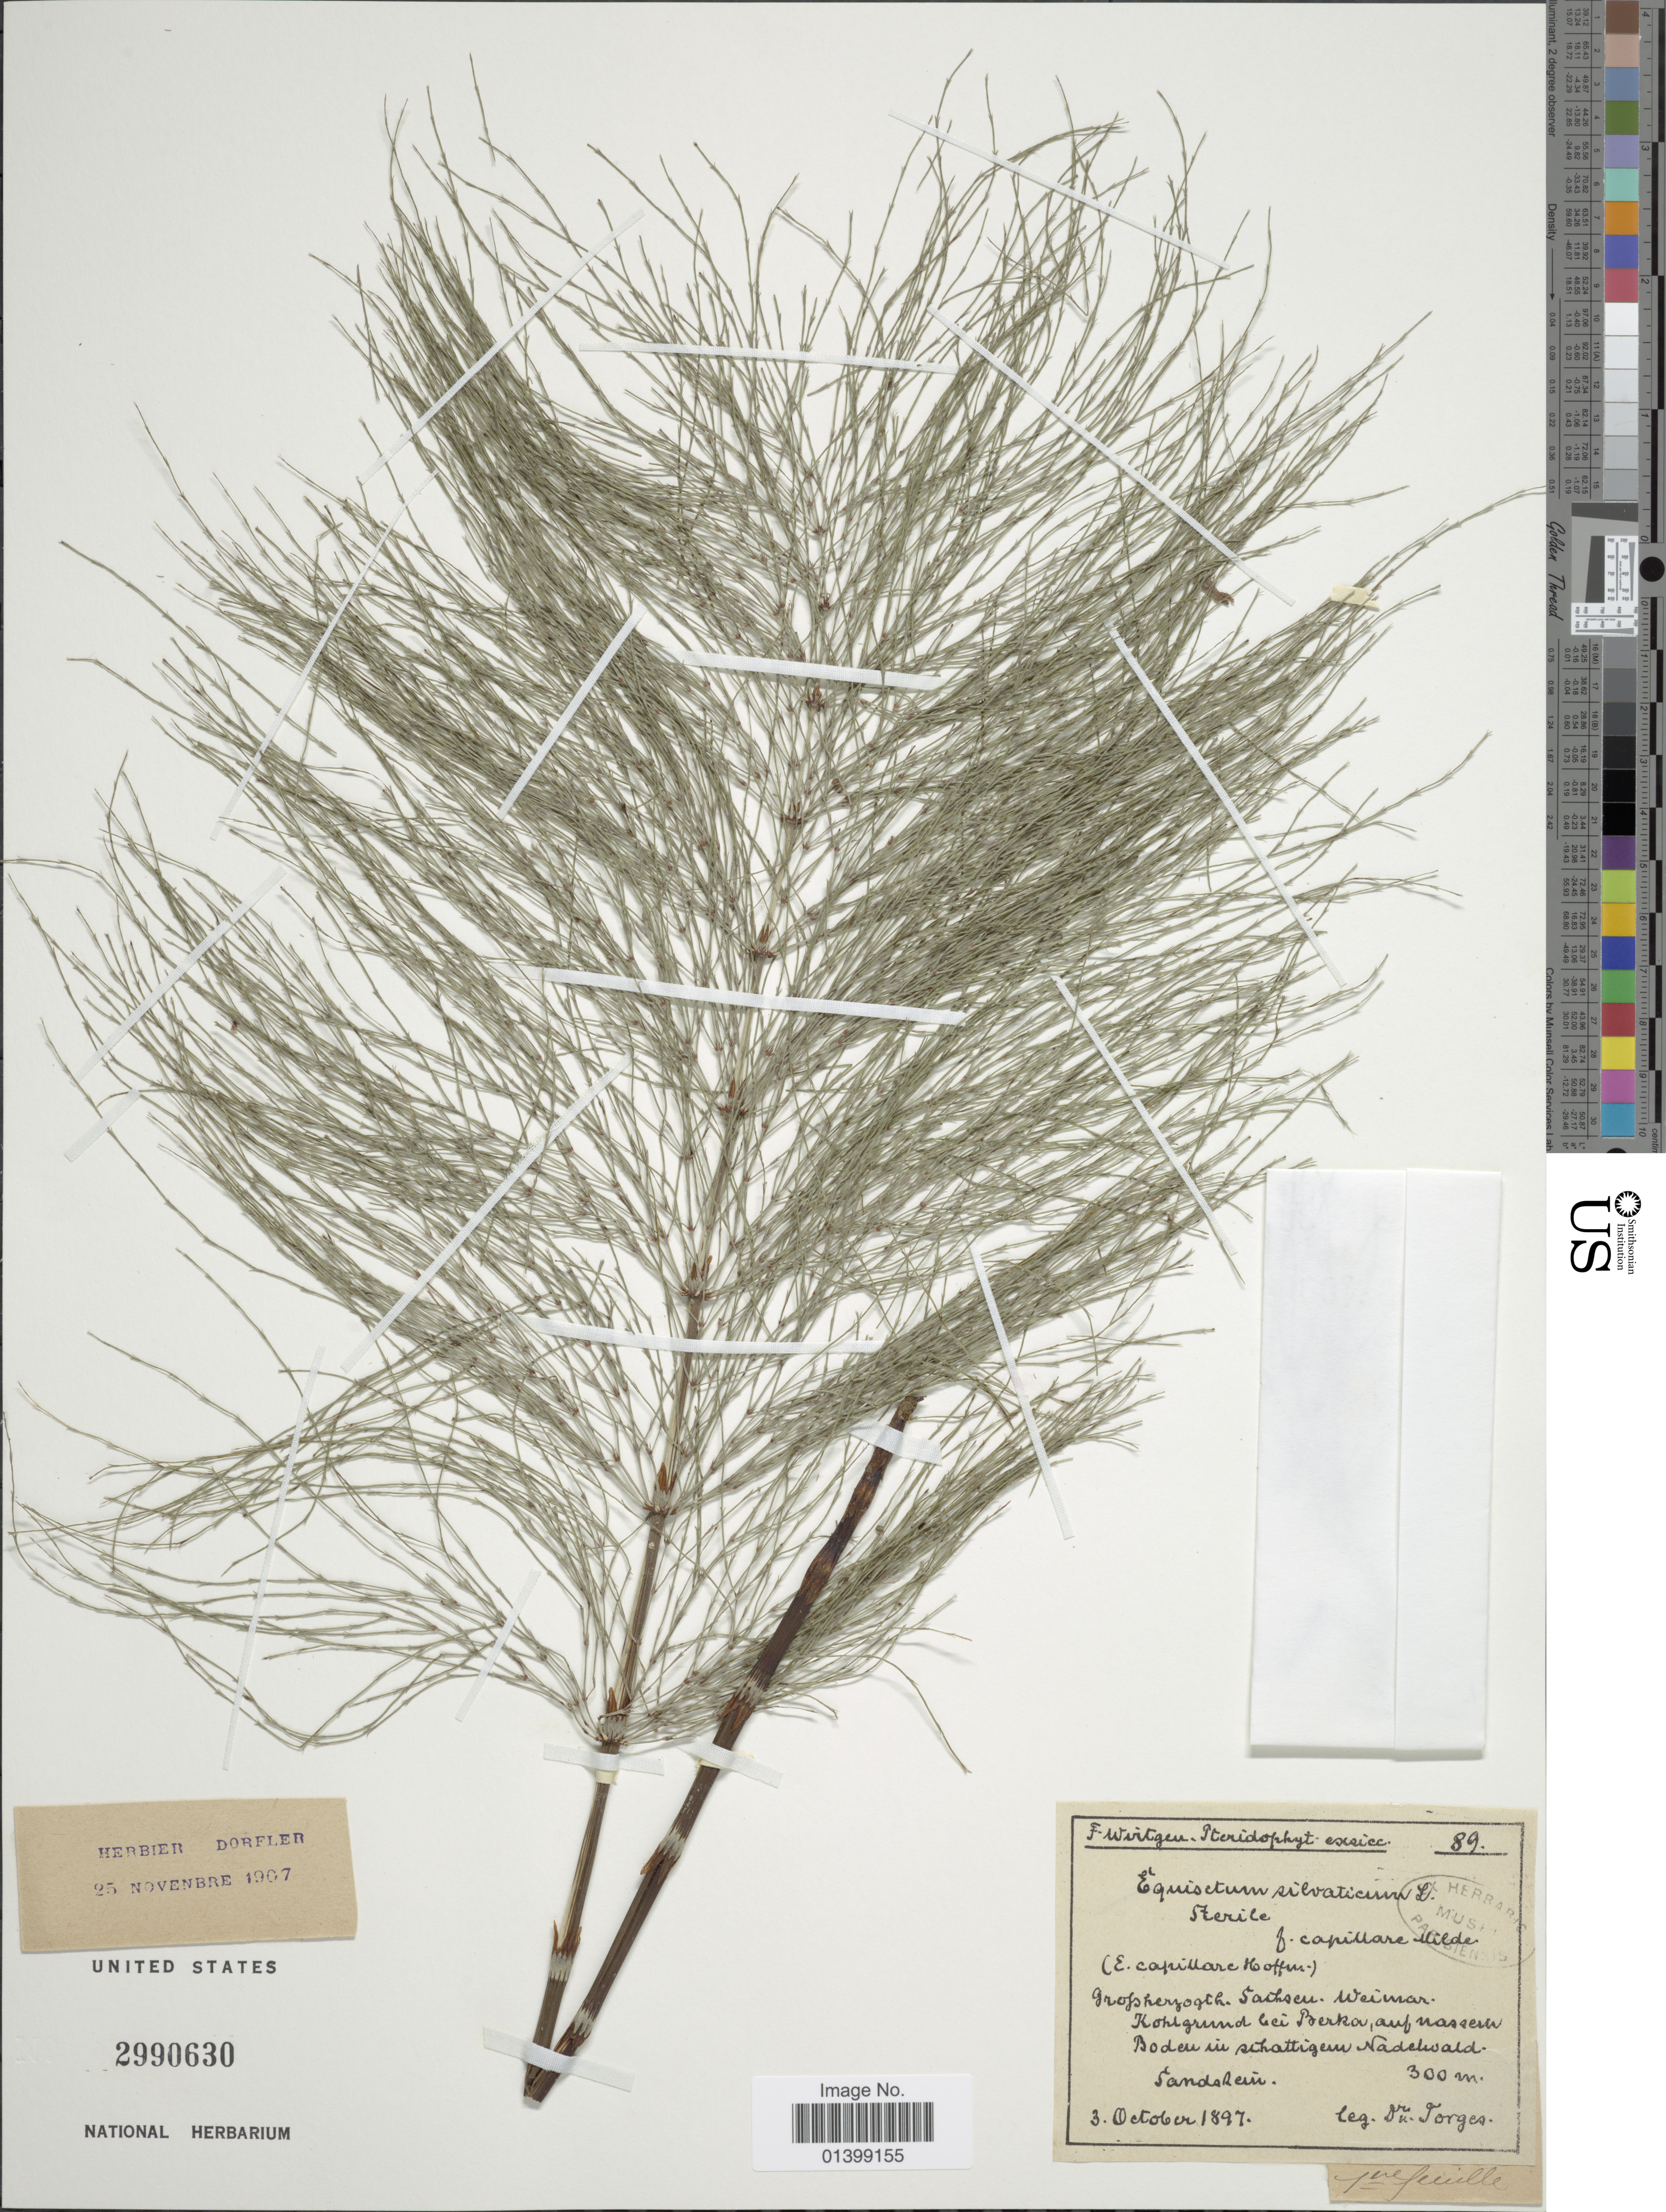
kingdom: Plantae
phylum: Tracheophyta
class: Polypodiopsida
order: Equisetales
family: Equisetaceae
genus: Equisetum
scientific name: Equisetum sylvaticum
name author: L.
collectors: K. Torges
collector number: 89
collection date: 1897-10-03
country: Germany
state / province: Sachsen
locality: Grofs [illegible text], Weimar Kohlgrund bei Berka, auf nassau Boden in schattigem Nadelwald Sandsheim [interpreted]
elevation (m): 300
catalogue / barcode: US 2990630